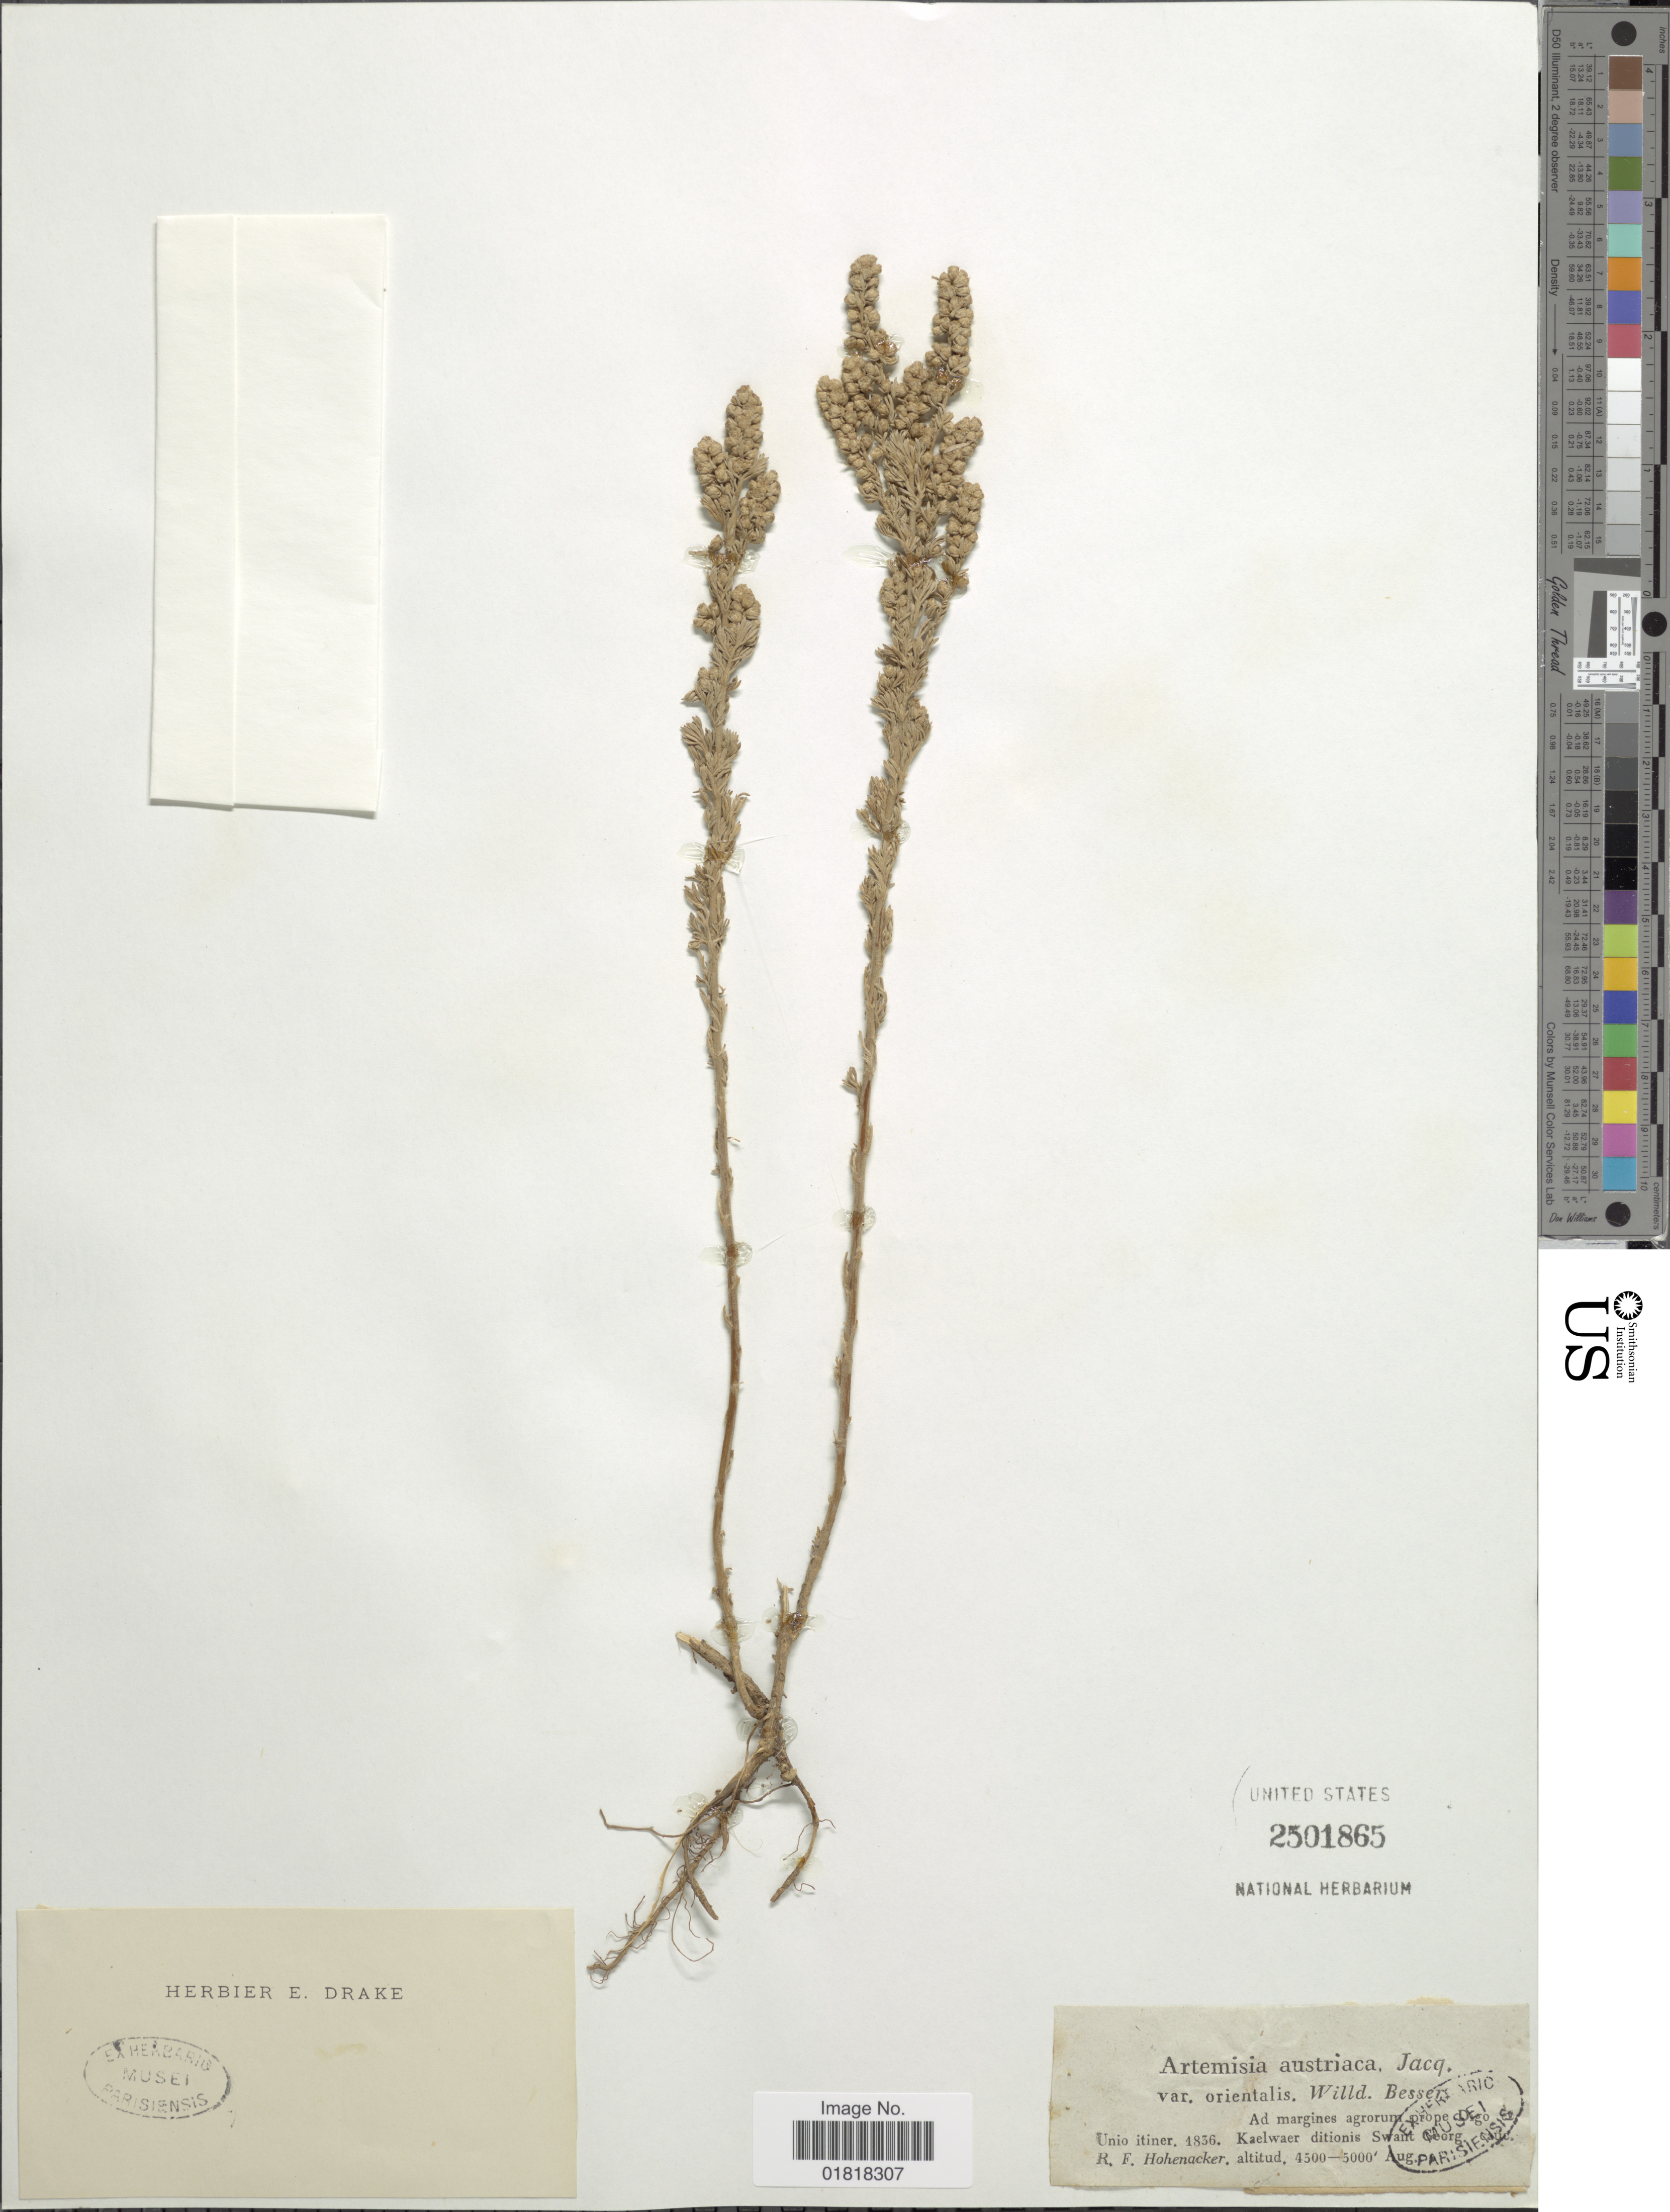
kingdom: Plantae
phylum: Tracheophyta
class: Magnoliopsida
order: Asterales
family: Asteraceae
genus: Artemisia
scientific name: Artemisia arborescens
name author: L.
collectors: R. F. Hohenacker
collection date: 1856-08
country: Georgia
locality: Kaelwaer ditiones Swant Geor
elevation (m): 1372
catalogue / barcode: US 2501865